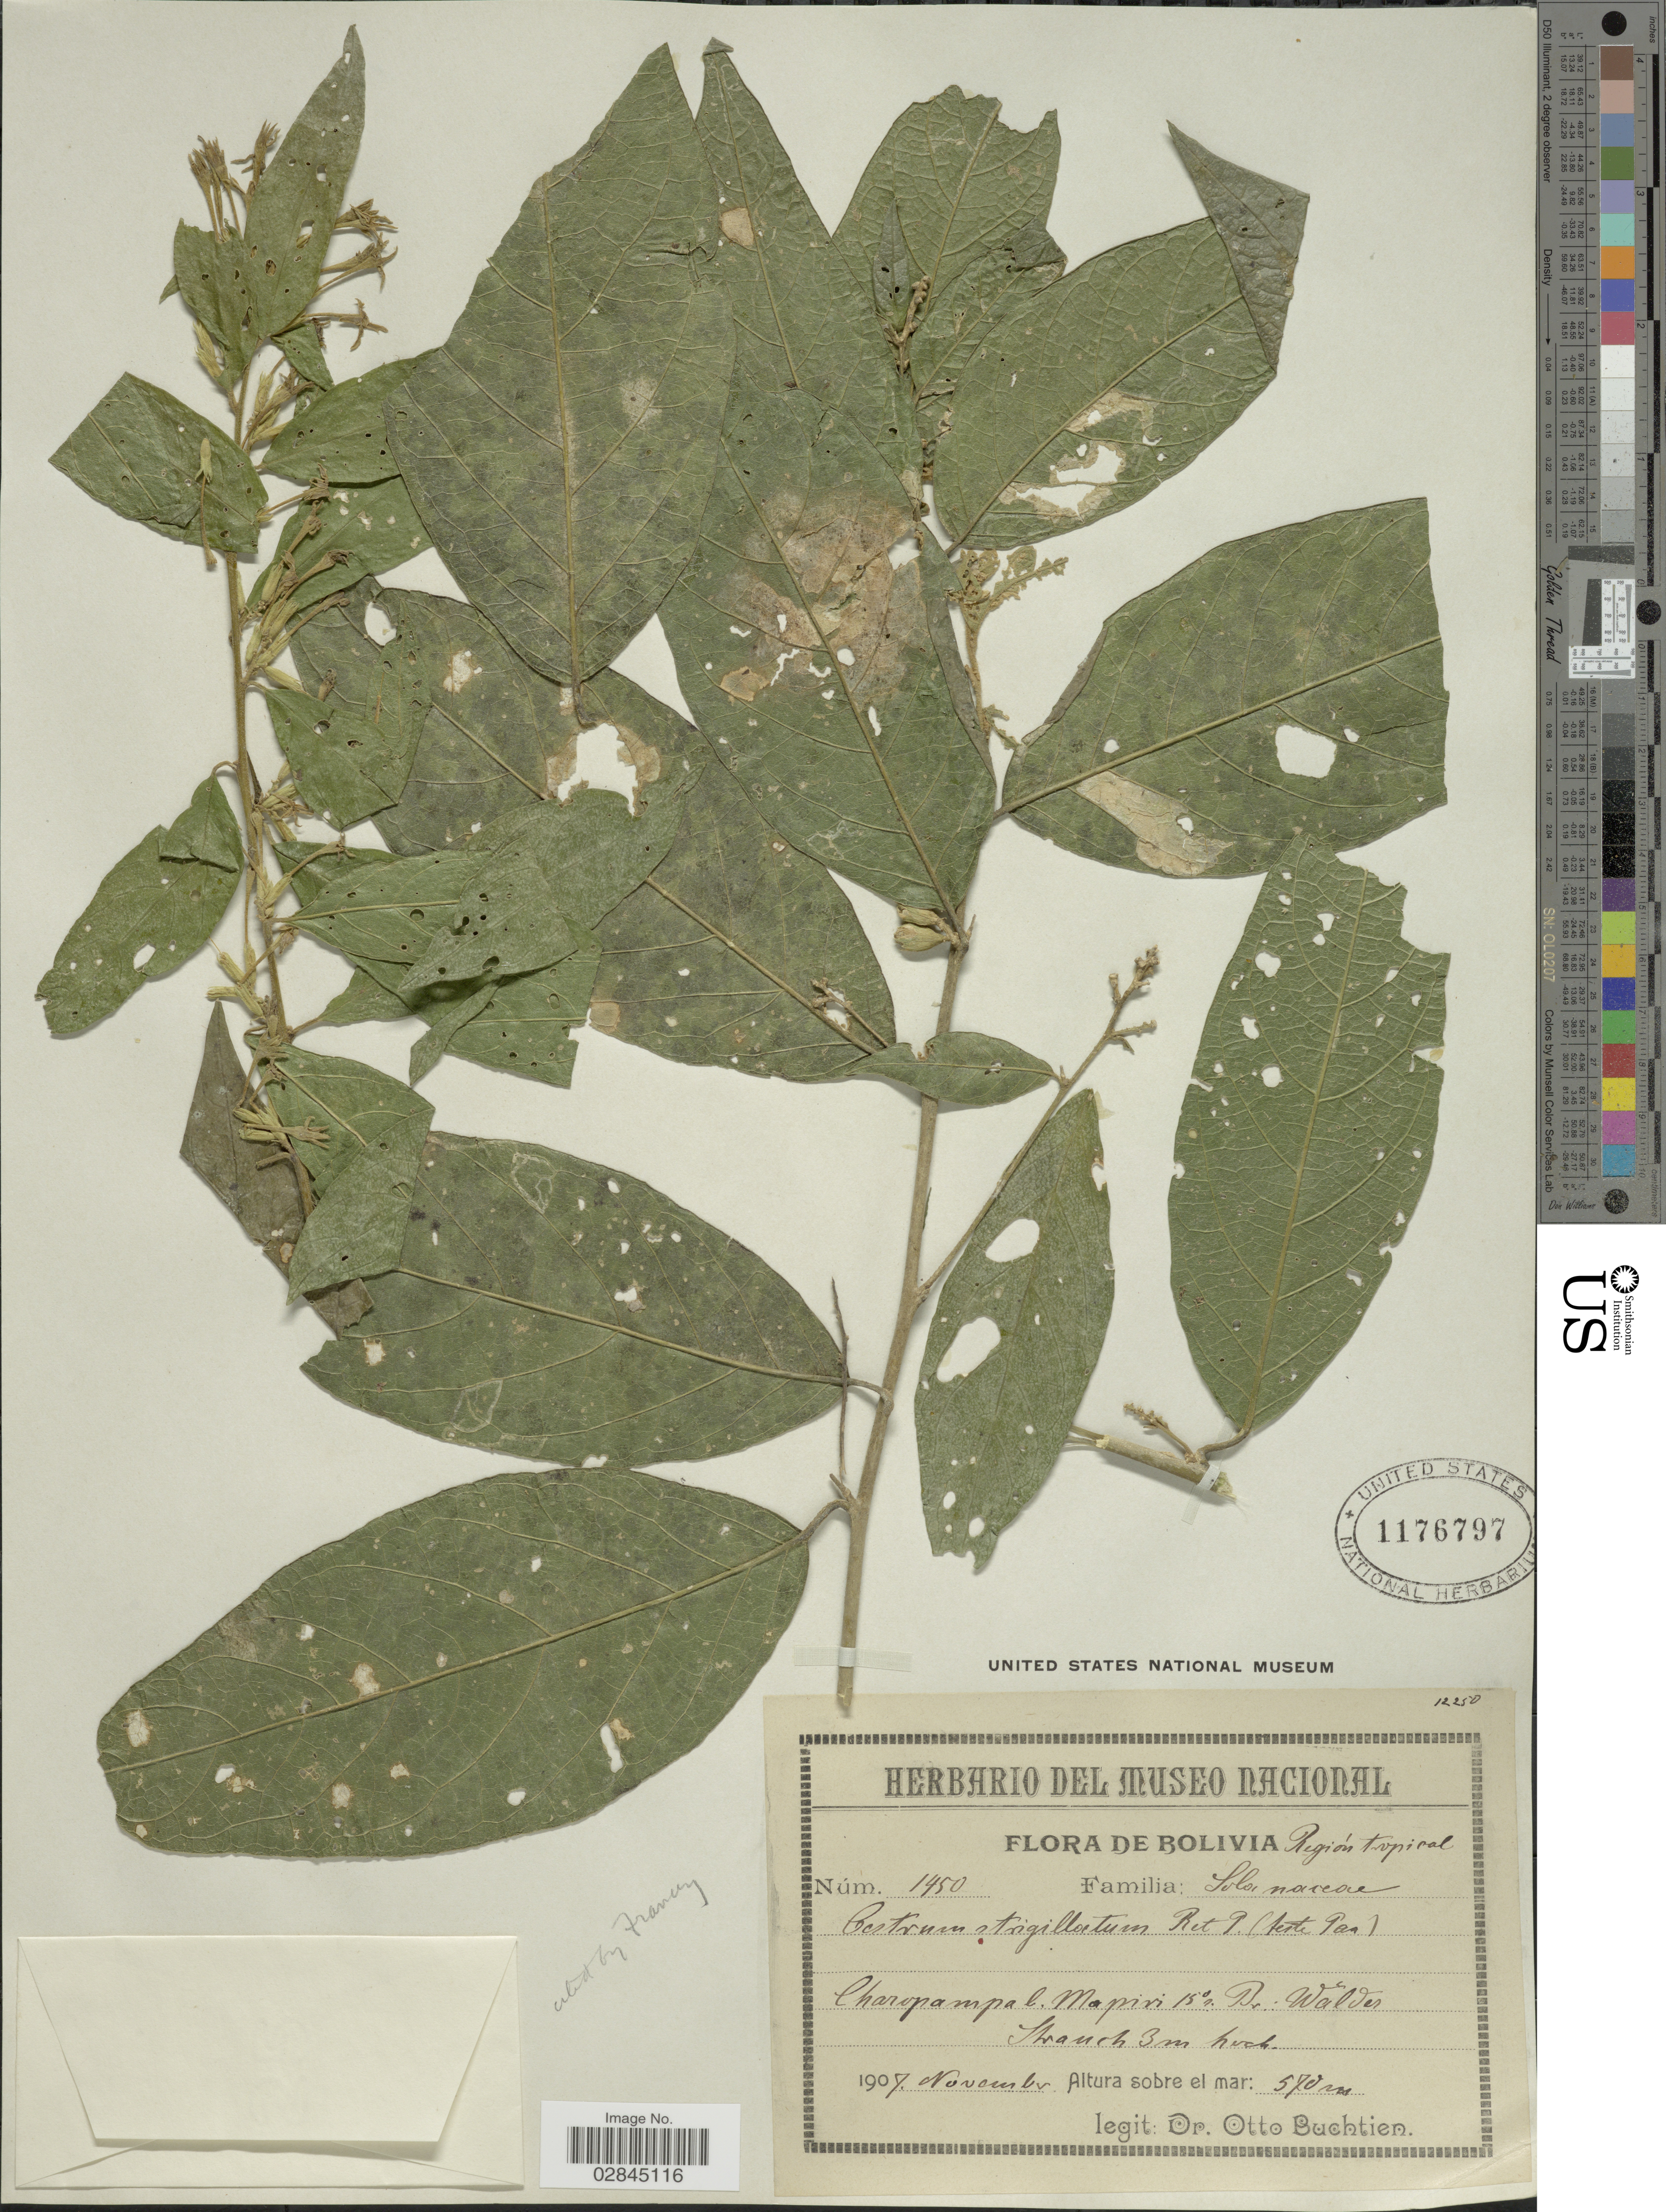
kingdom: Plantae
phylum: Tracheophyta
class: Magnoliopsida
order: Solanales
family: Solanaceae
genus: Cestrum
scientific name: Cestrum strigilatum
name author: Ruiz & Pav.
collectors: O. Buchtien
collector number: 1450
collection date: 1907-11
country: Bolivia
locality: Región tropical. Charopaampa b. Mapiri.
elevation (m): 570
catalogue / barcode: US 1176797